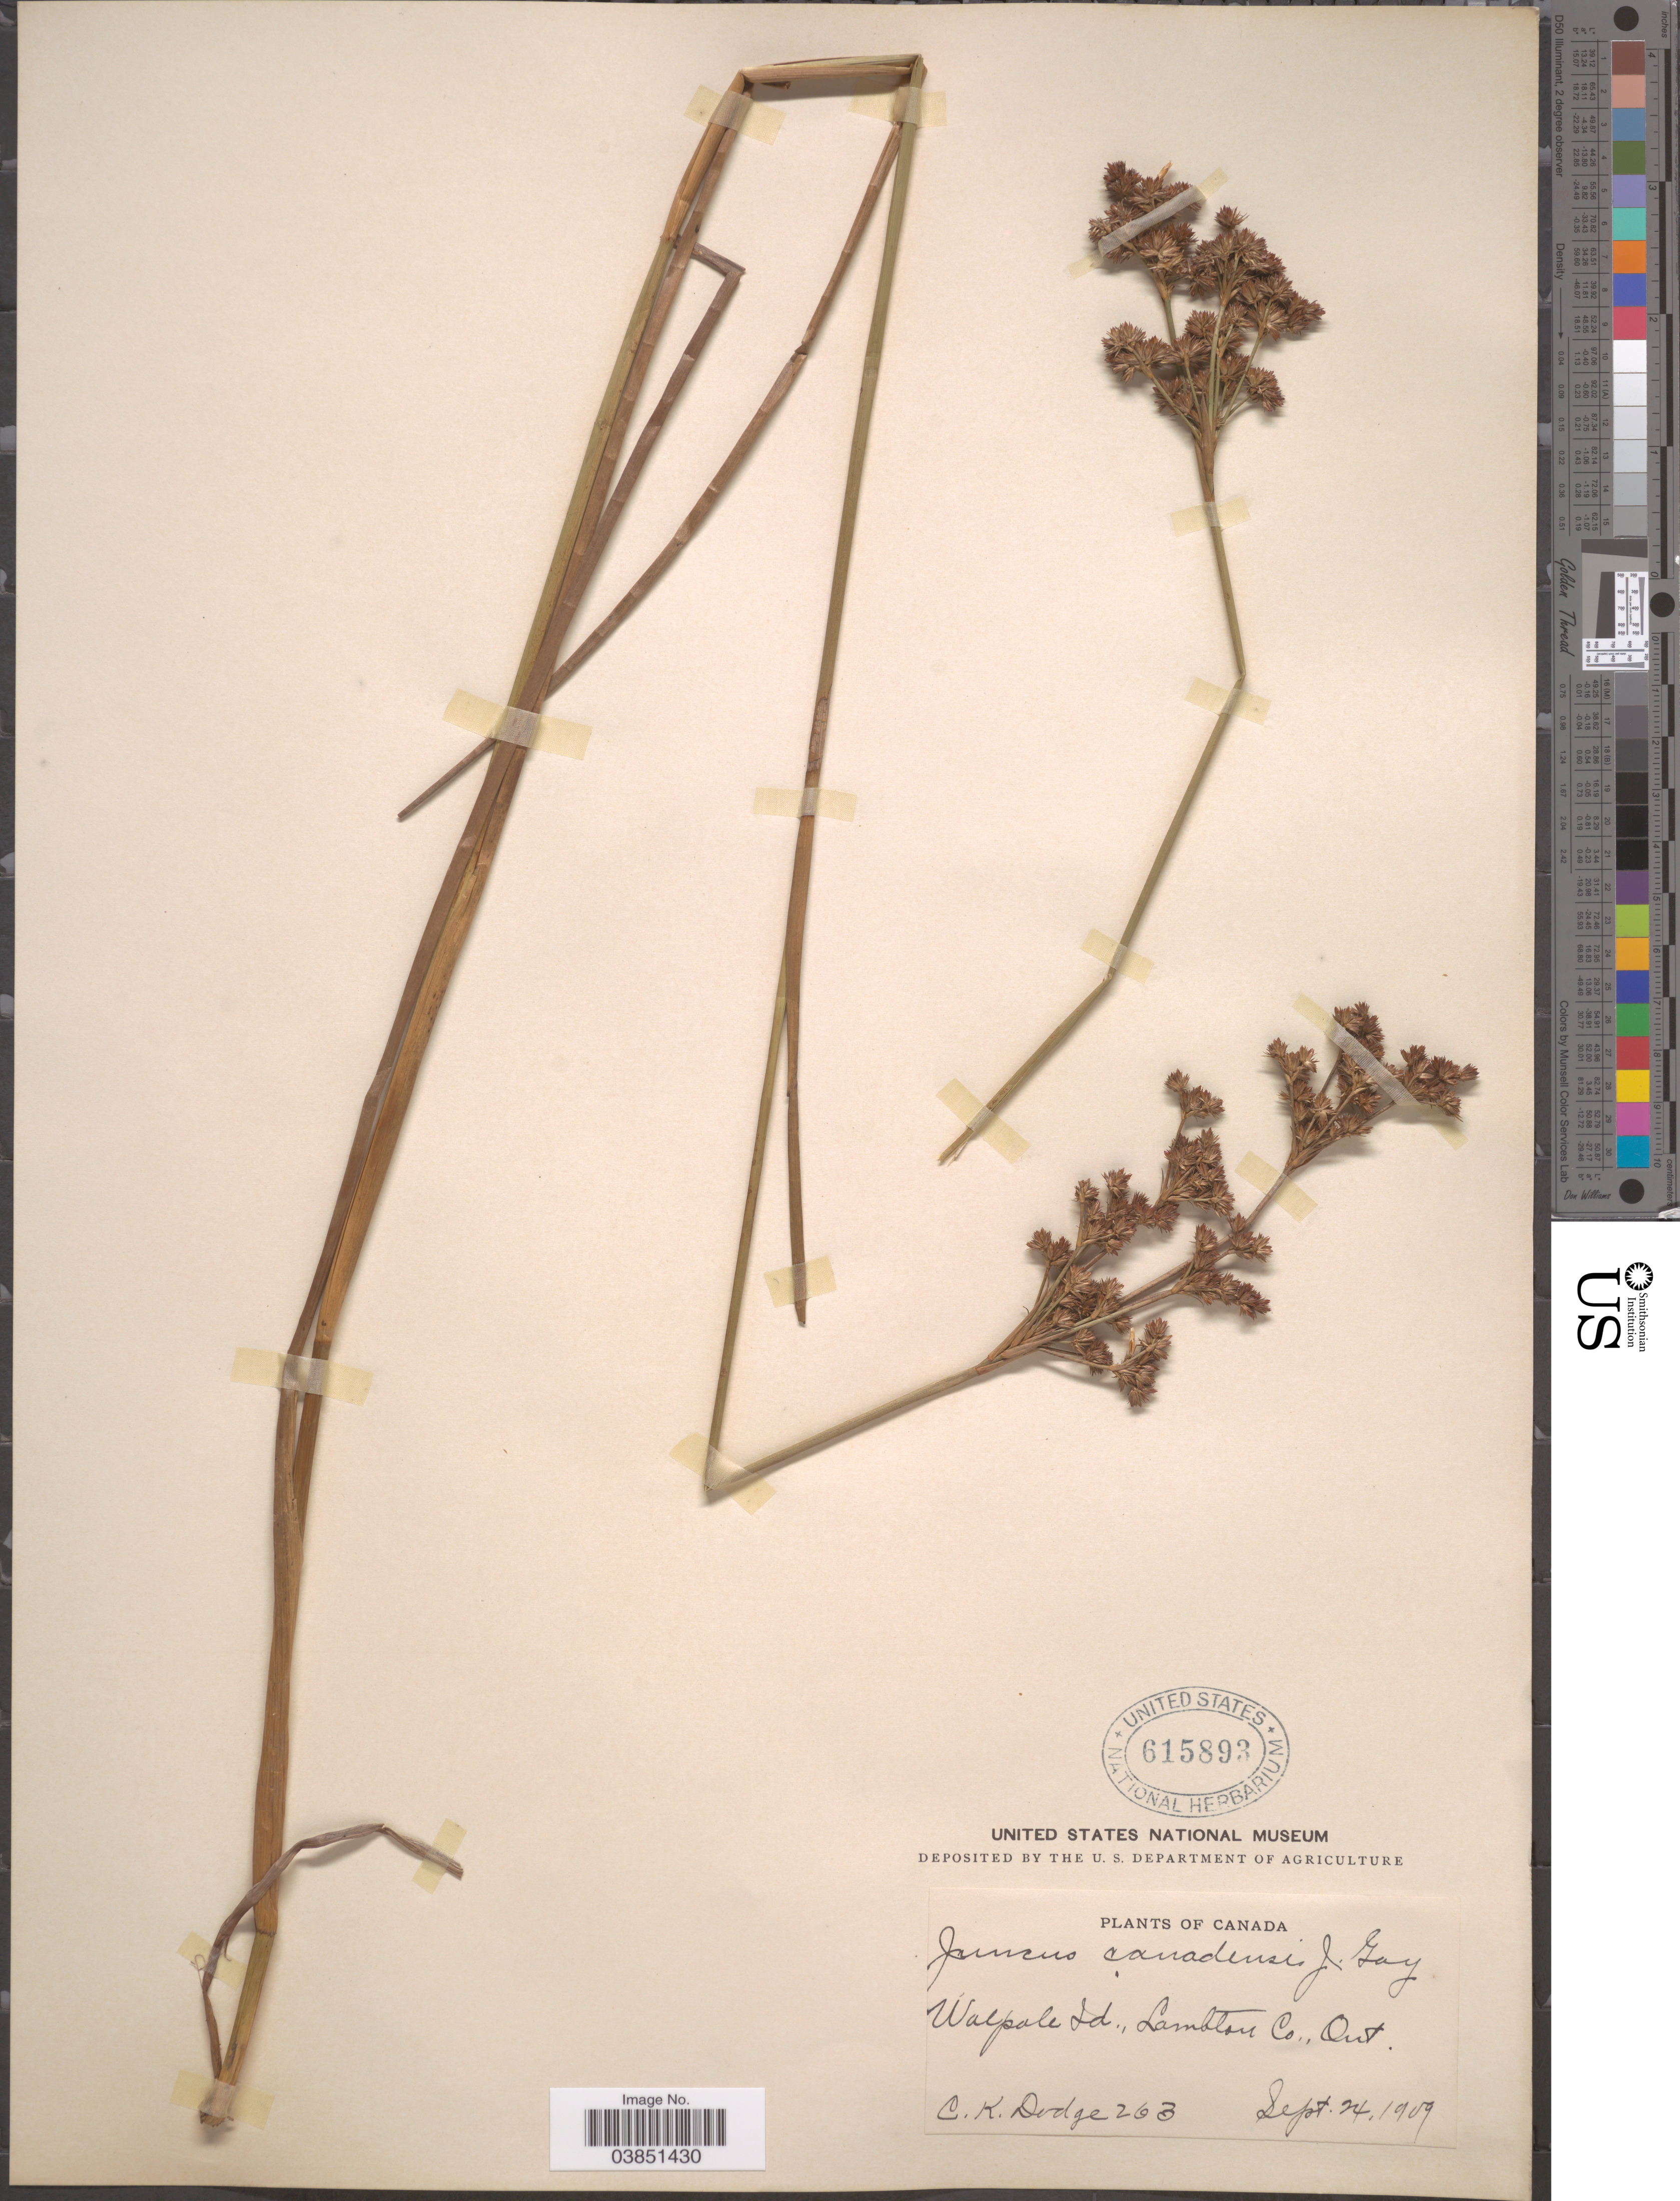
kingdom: Plantae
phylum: Tracheophyta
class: Liliopsida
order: Poales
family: Juncaceae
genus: Juncus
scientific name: Juncus canadensis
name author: J. Gay ex Laharpe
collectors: C. Dodge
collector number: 263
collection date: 1909-09-24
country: Canada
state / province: Ontario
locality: Walpole Id., Lambton Co.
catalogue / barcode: US 615893